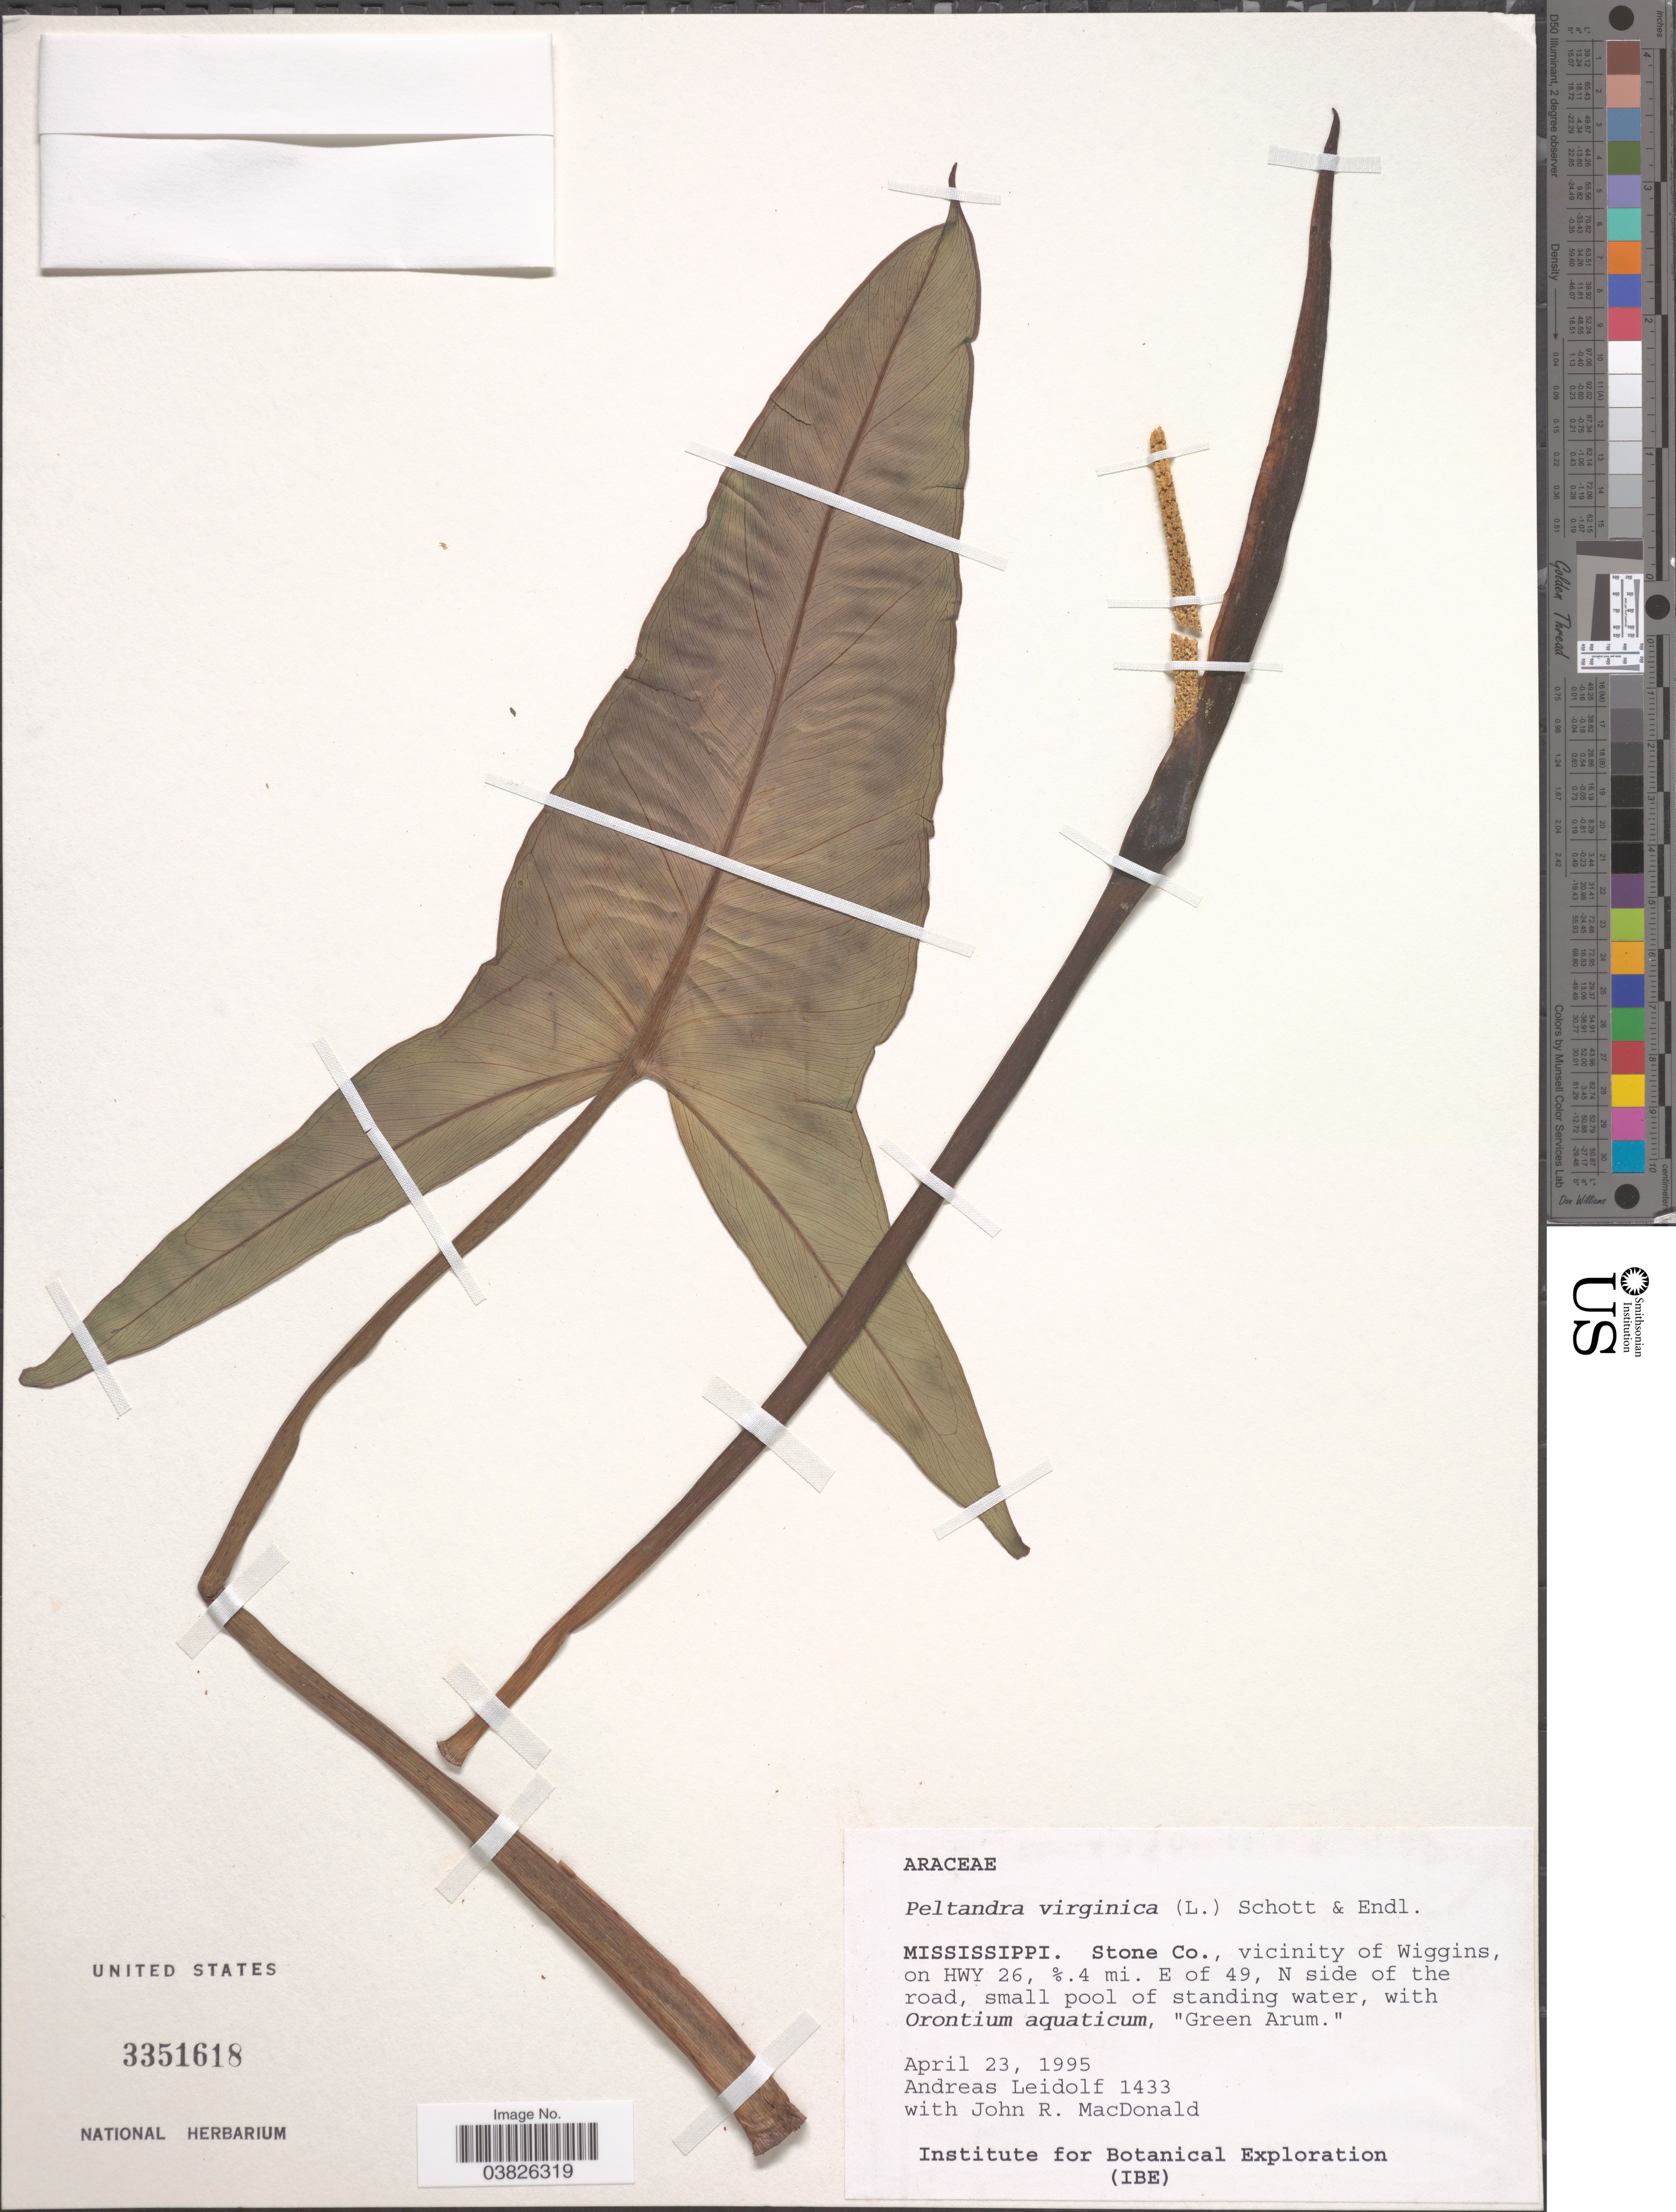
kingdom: Plantae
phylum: Tracheophyta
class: Liliopsida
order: Alismatales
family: Araceae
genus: Peltandra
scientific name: Peltandra virginica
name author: (L.) Schott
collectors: A. Leidolf & J. MacDonald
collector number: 1433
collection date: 1995-04-23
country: United States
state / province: Mississippi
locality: Stone Co., vicinity of Wiggins, on HWY 26, %. 4 mi. E of 49, N side of the road, small pool of standing water.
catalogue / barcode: US 3351618